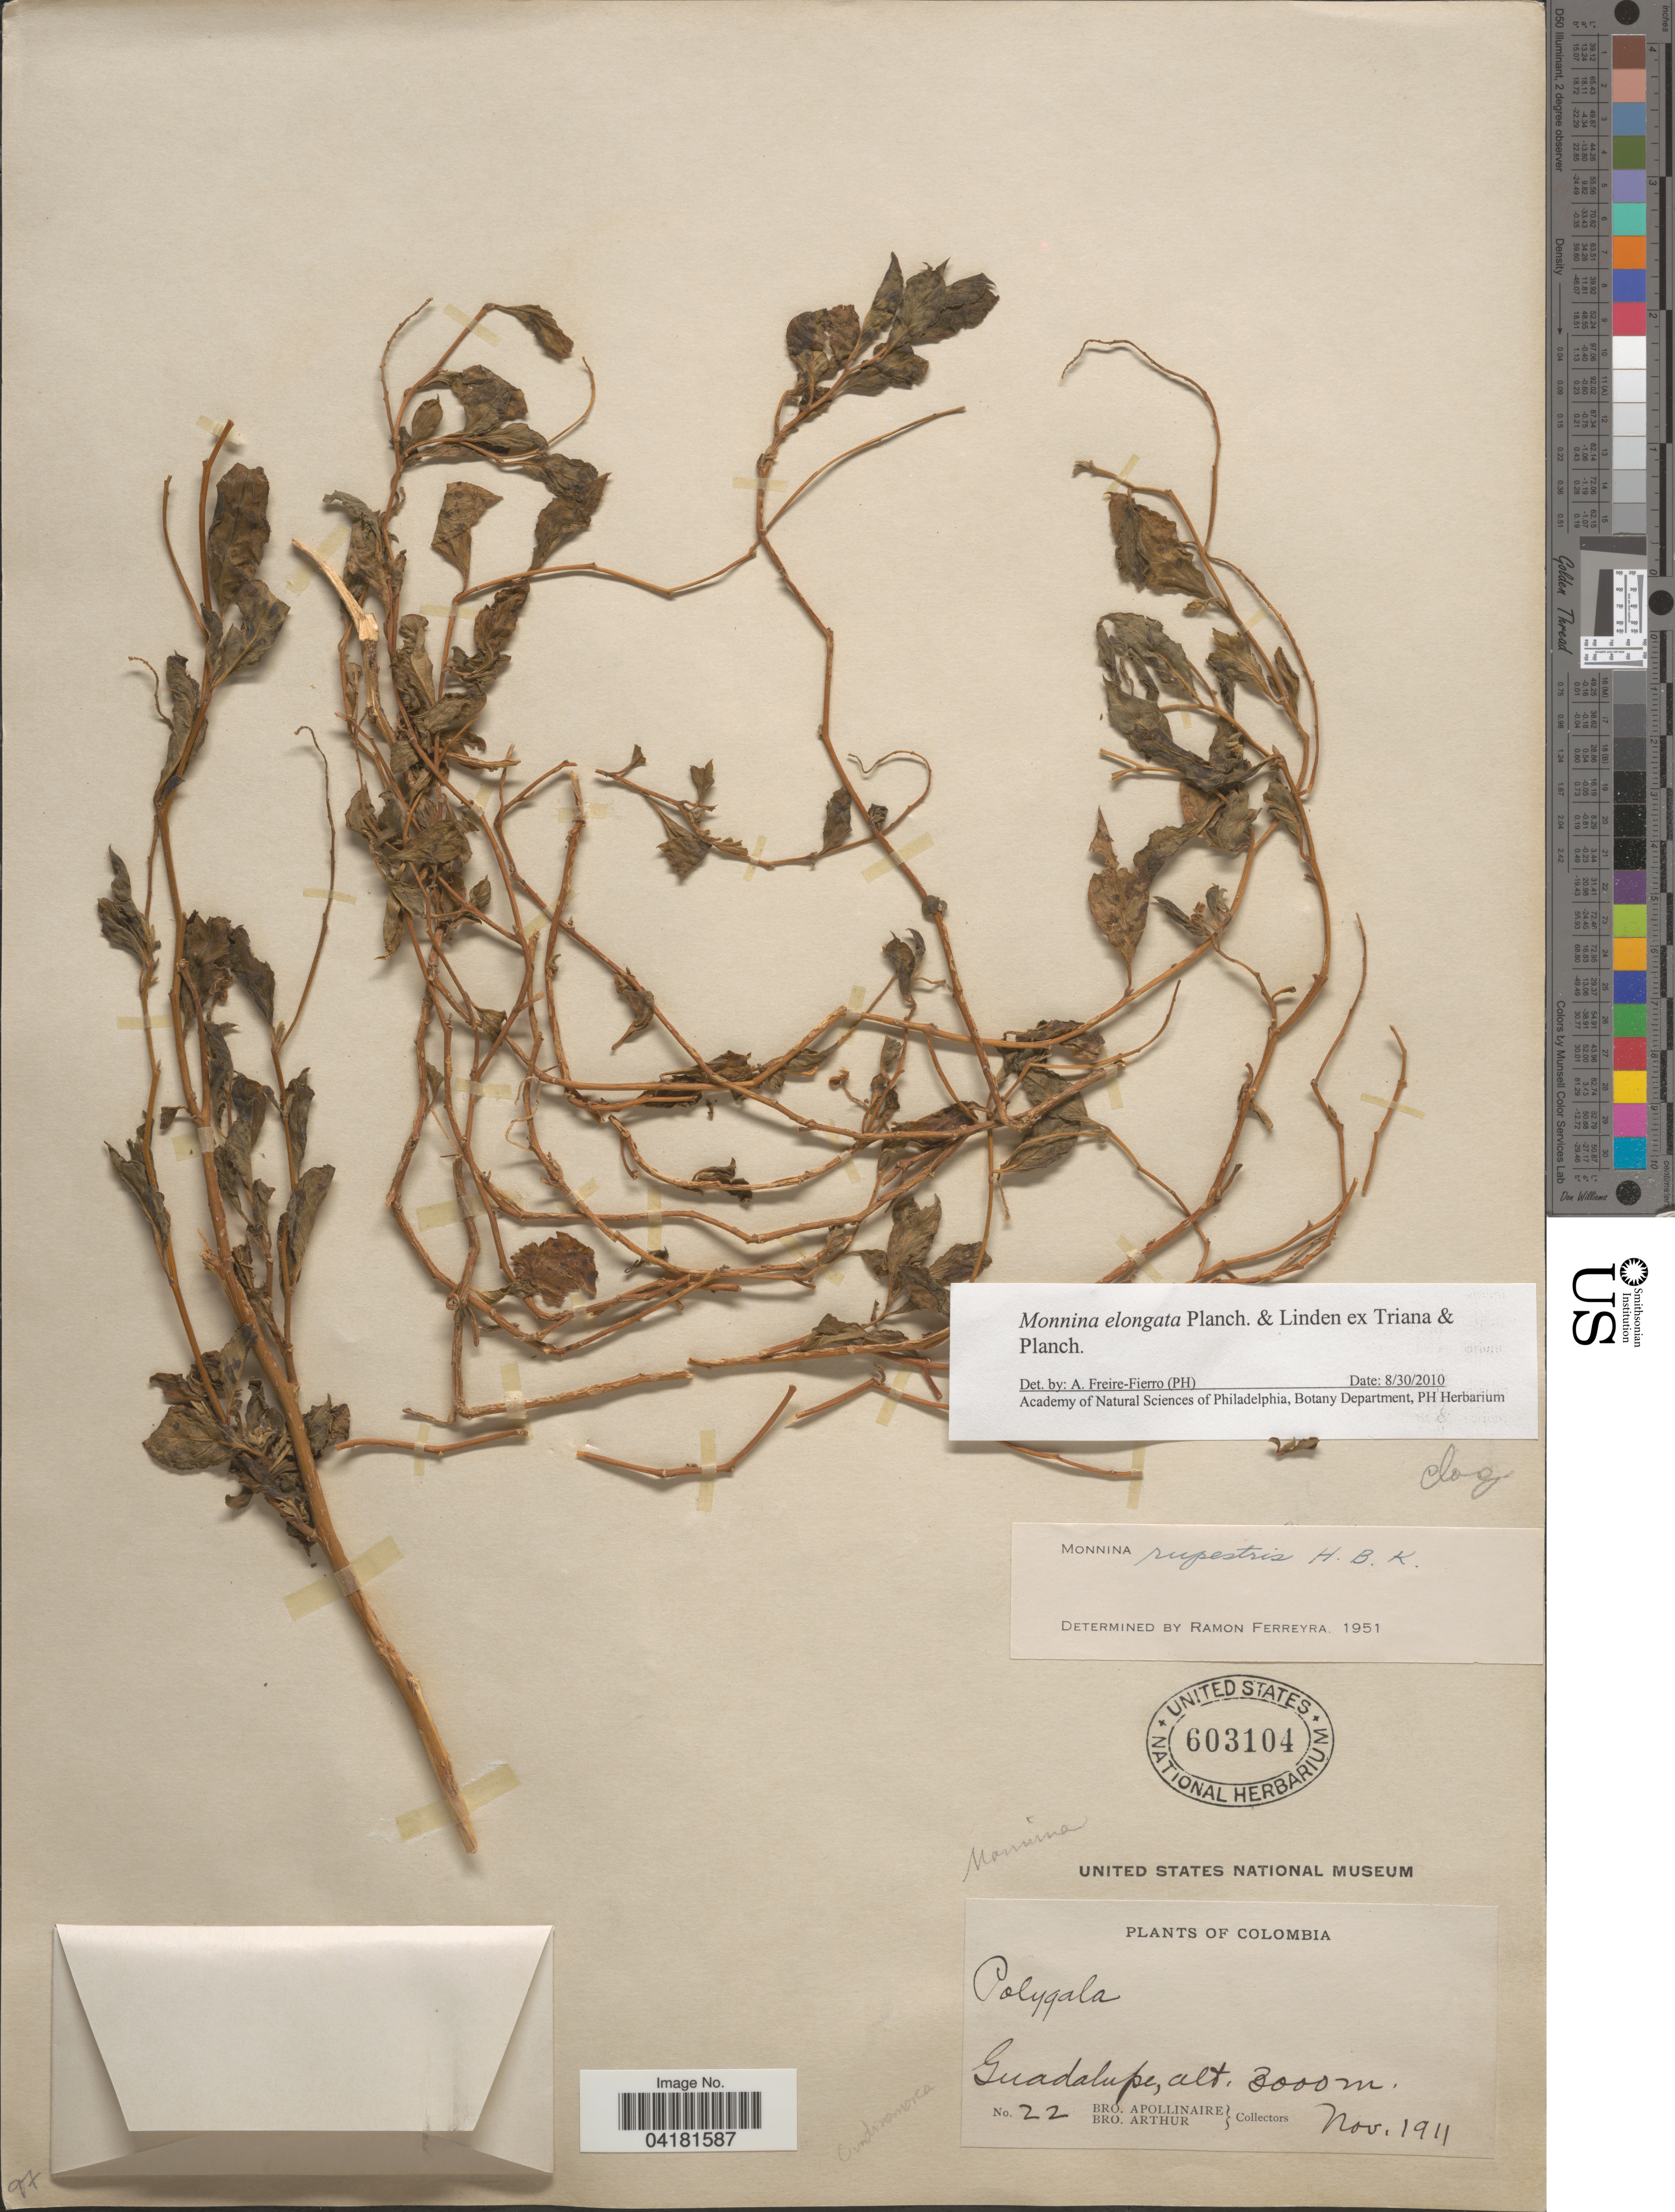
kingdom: Plantae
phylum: Tracheophyta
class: Magnoliopsida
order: Fabales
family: Polygalaceae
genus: Monnina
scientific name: Monnina elongata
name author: Planch. & Linden ex Triana & Planch.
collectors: Bro. Apollinaire & Bro. Arthur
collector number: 22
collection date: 1911-11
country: Colombia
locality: Guadalupe.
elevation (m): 3000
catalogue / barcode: US 603104